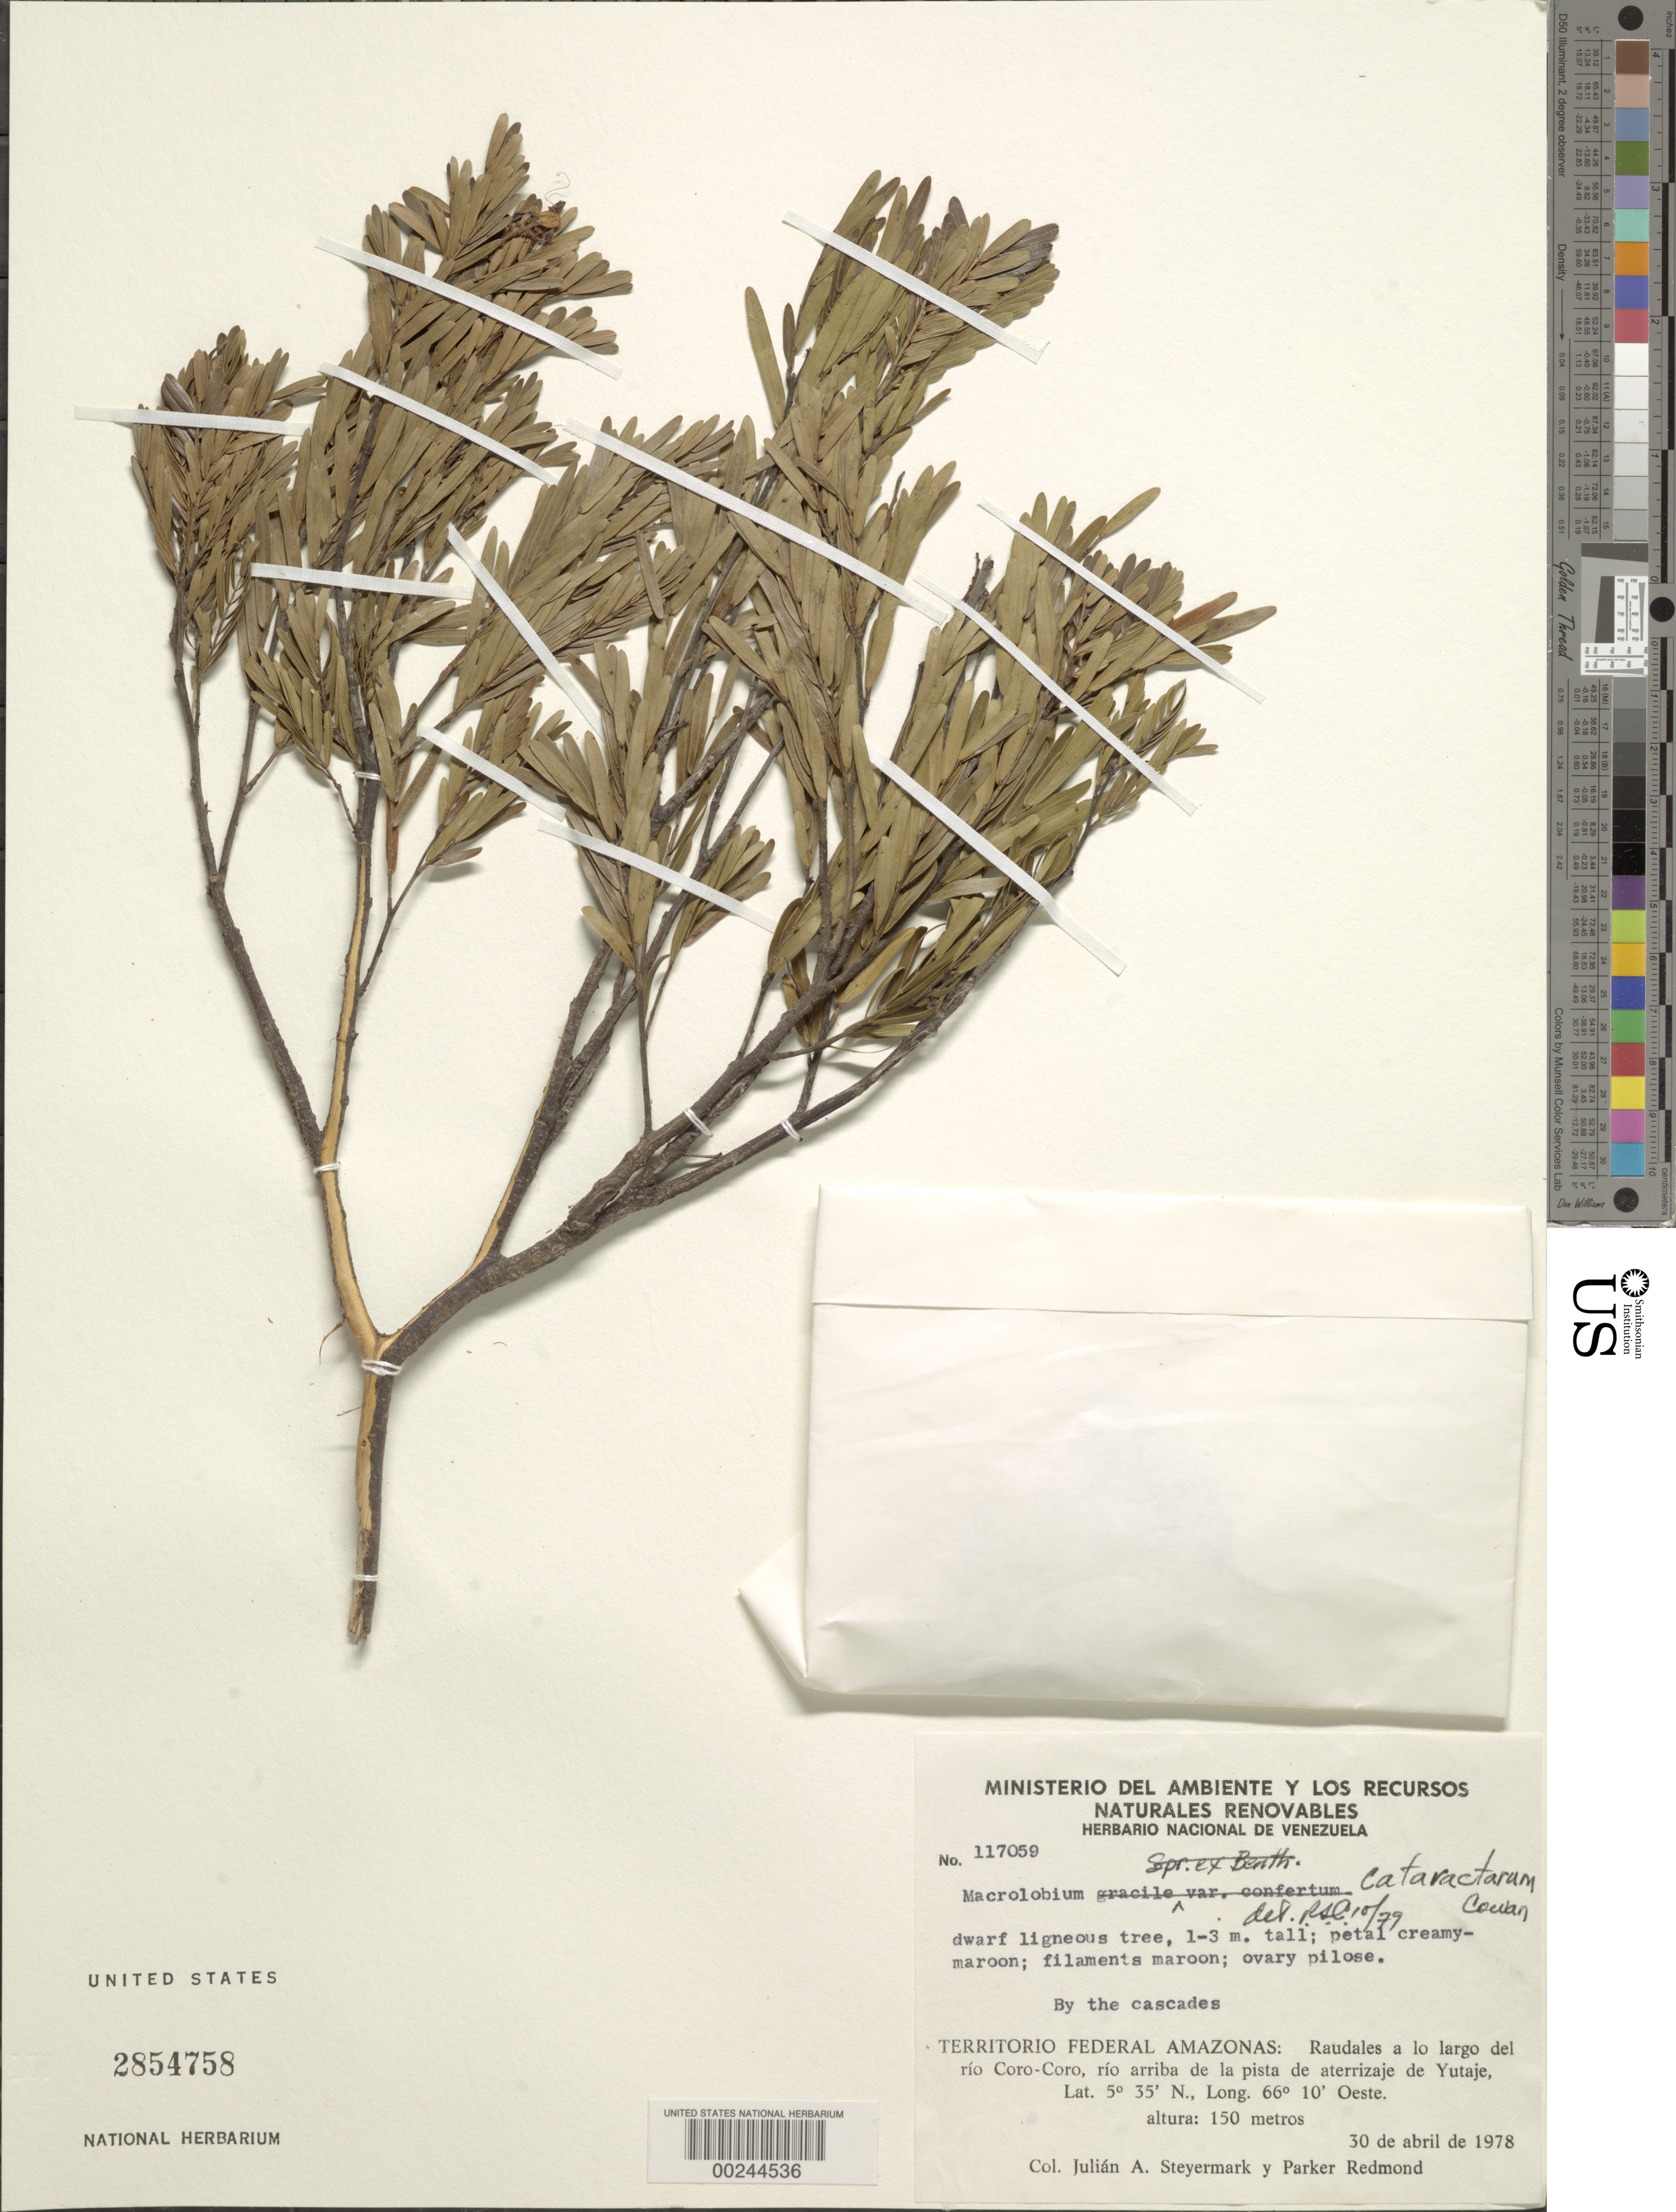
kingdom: Plantae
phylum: Tracheophyta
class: Magnoliopsida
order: Fabales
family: Fabaceae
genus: Macrolobium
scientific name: Macrolobium cataractarum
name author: R.S. Cowan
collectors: J. Steyermark & P. Redmond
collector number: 117059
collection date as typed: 30 Apr 1978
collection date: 1978-04-30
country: Venezuela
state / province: Amazonas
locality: Along the rio coro-coro, upstream from the landing strip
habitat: By the cascades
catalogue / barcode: US 2854758